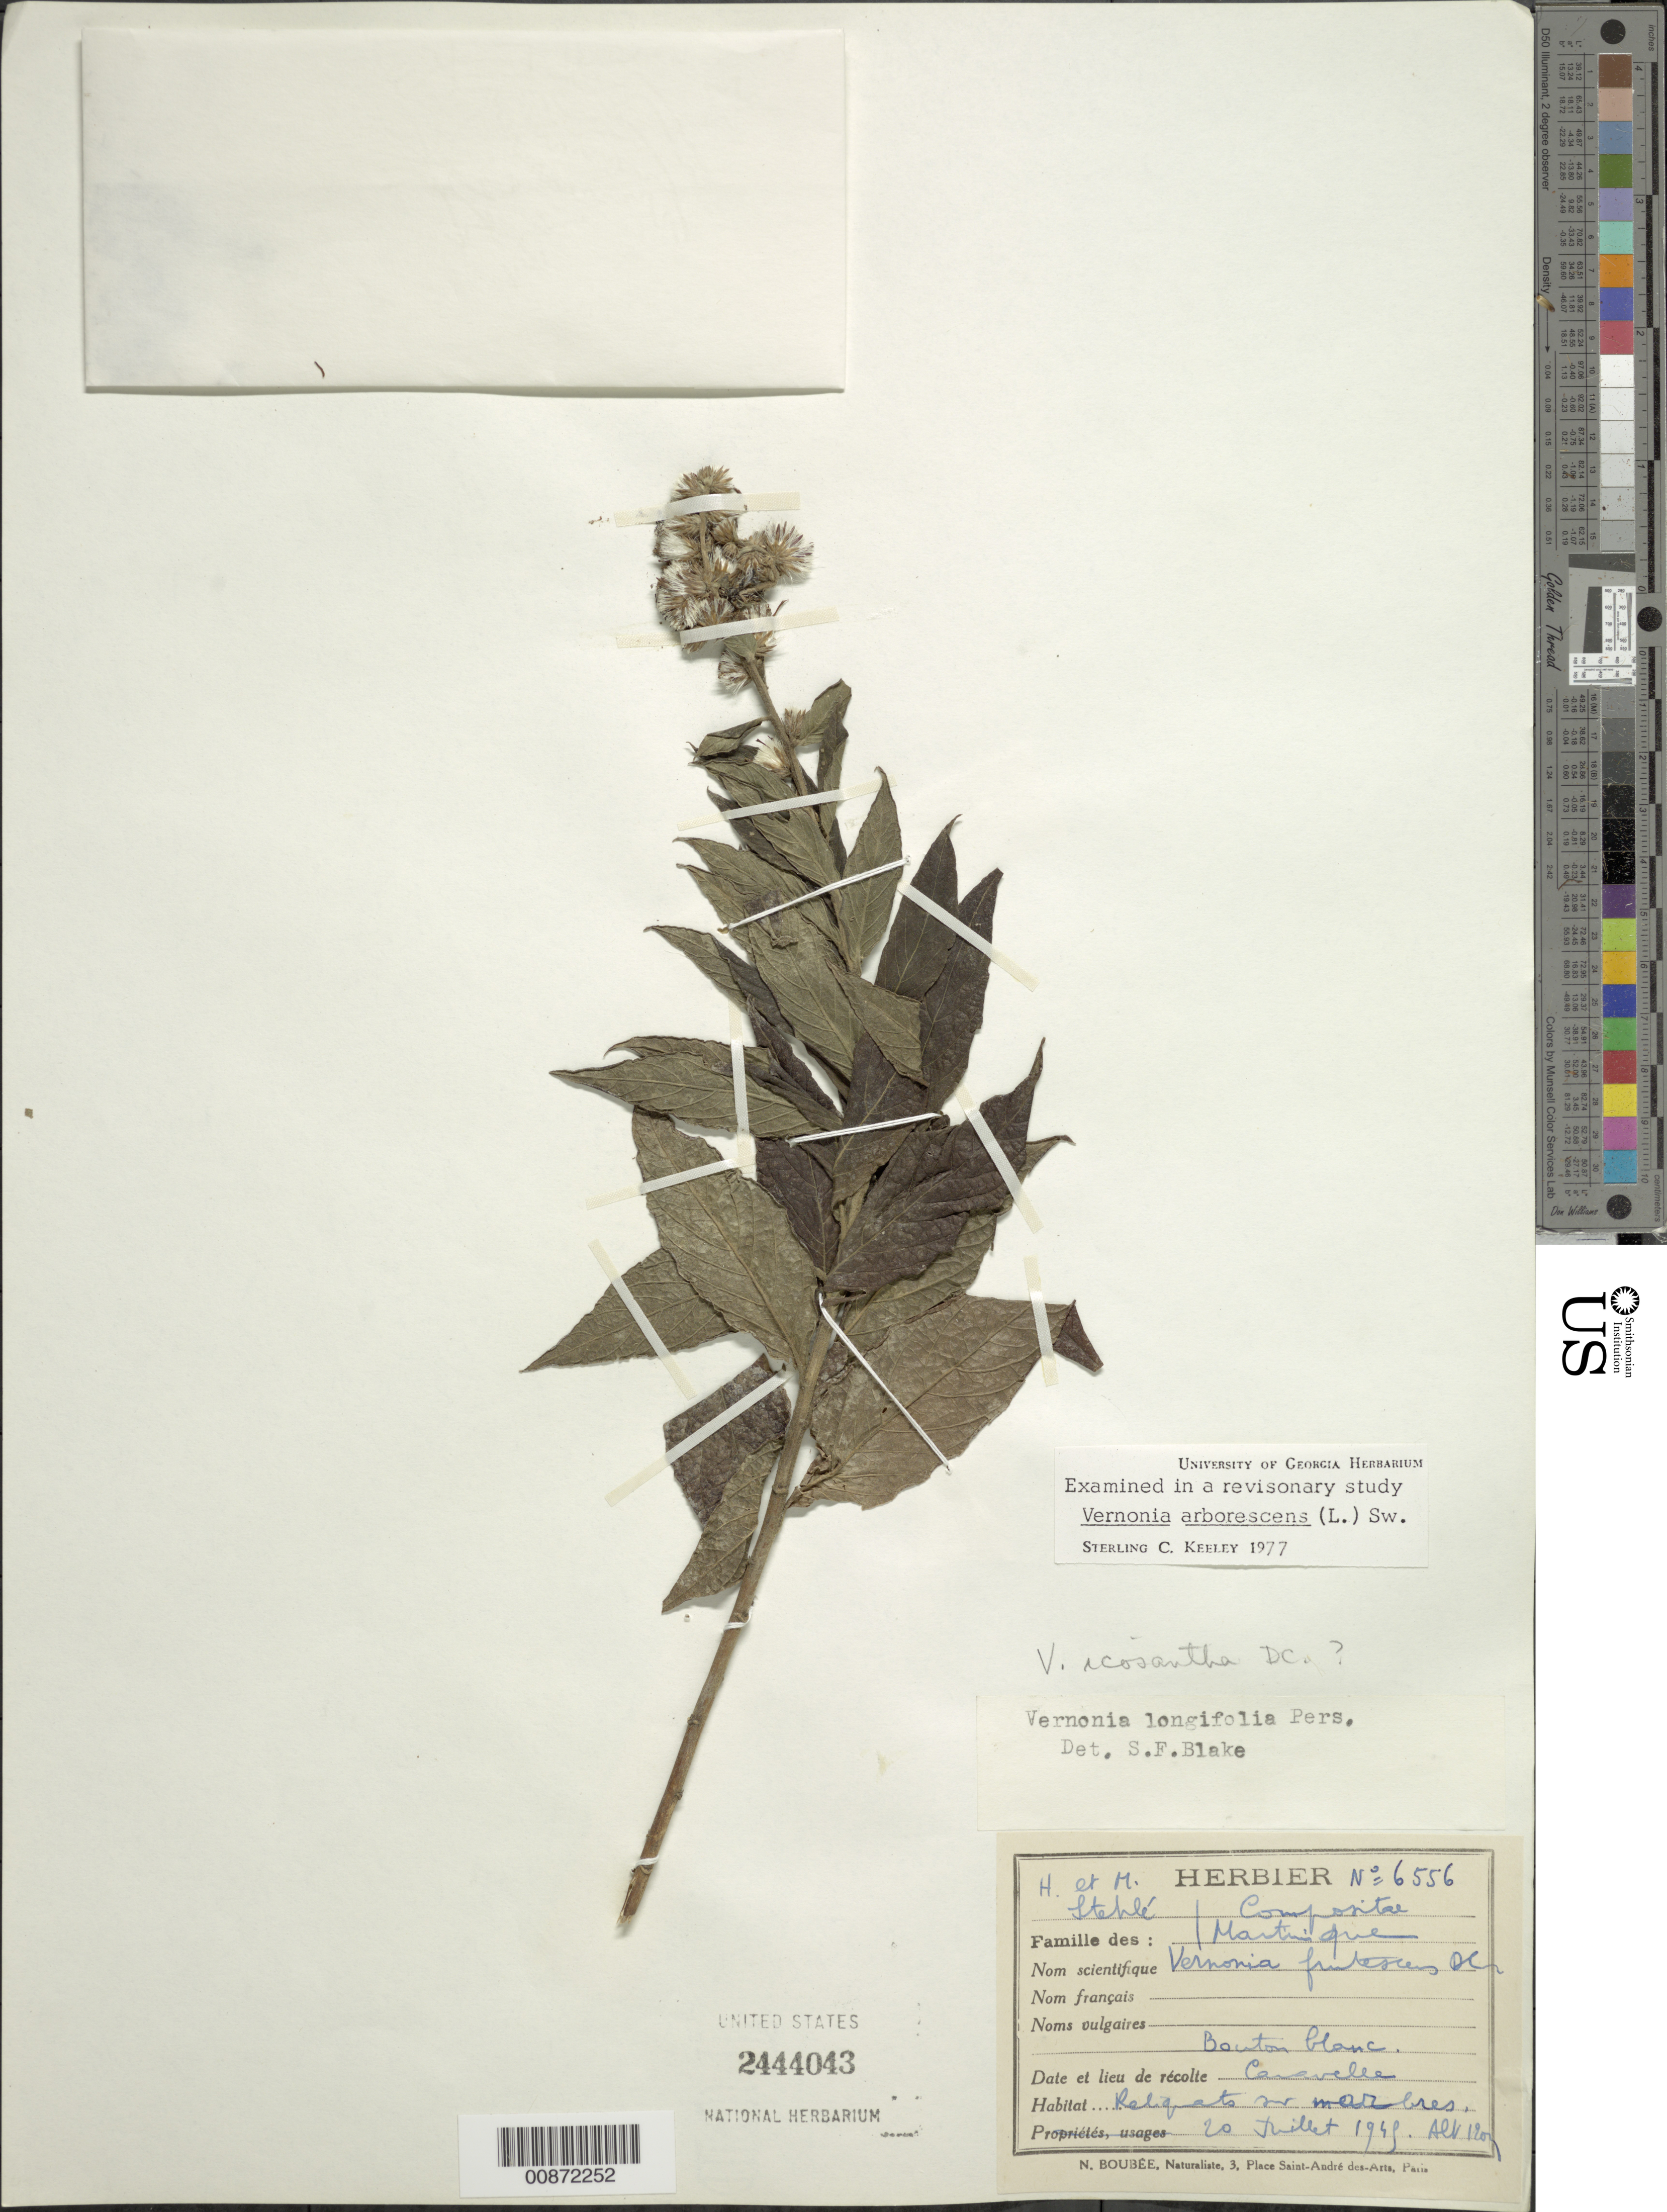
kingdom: Plantae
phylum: Tracheophyta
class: Magnoliopsida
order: Asterales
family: Asteraceae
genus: Vernonia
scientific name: Vernonia arborescens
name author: (L.) Sw.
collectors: H. Stehlé & M. Stehlé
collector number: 6556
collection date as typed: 20 Jul 1948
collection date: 1948-07-20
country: Martinique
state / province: La Trinité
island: Martinique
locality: Caravelle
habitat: Reliquats sur marbres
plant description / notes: Common name: Bouton blanc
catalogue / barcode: US 2444043